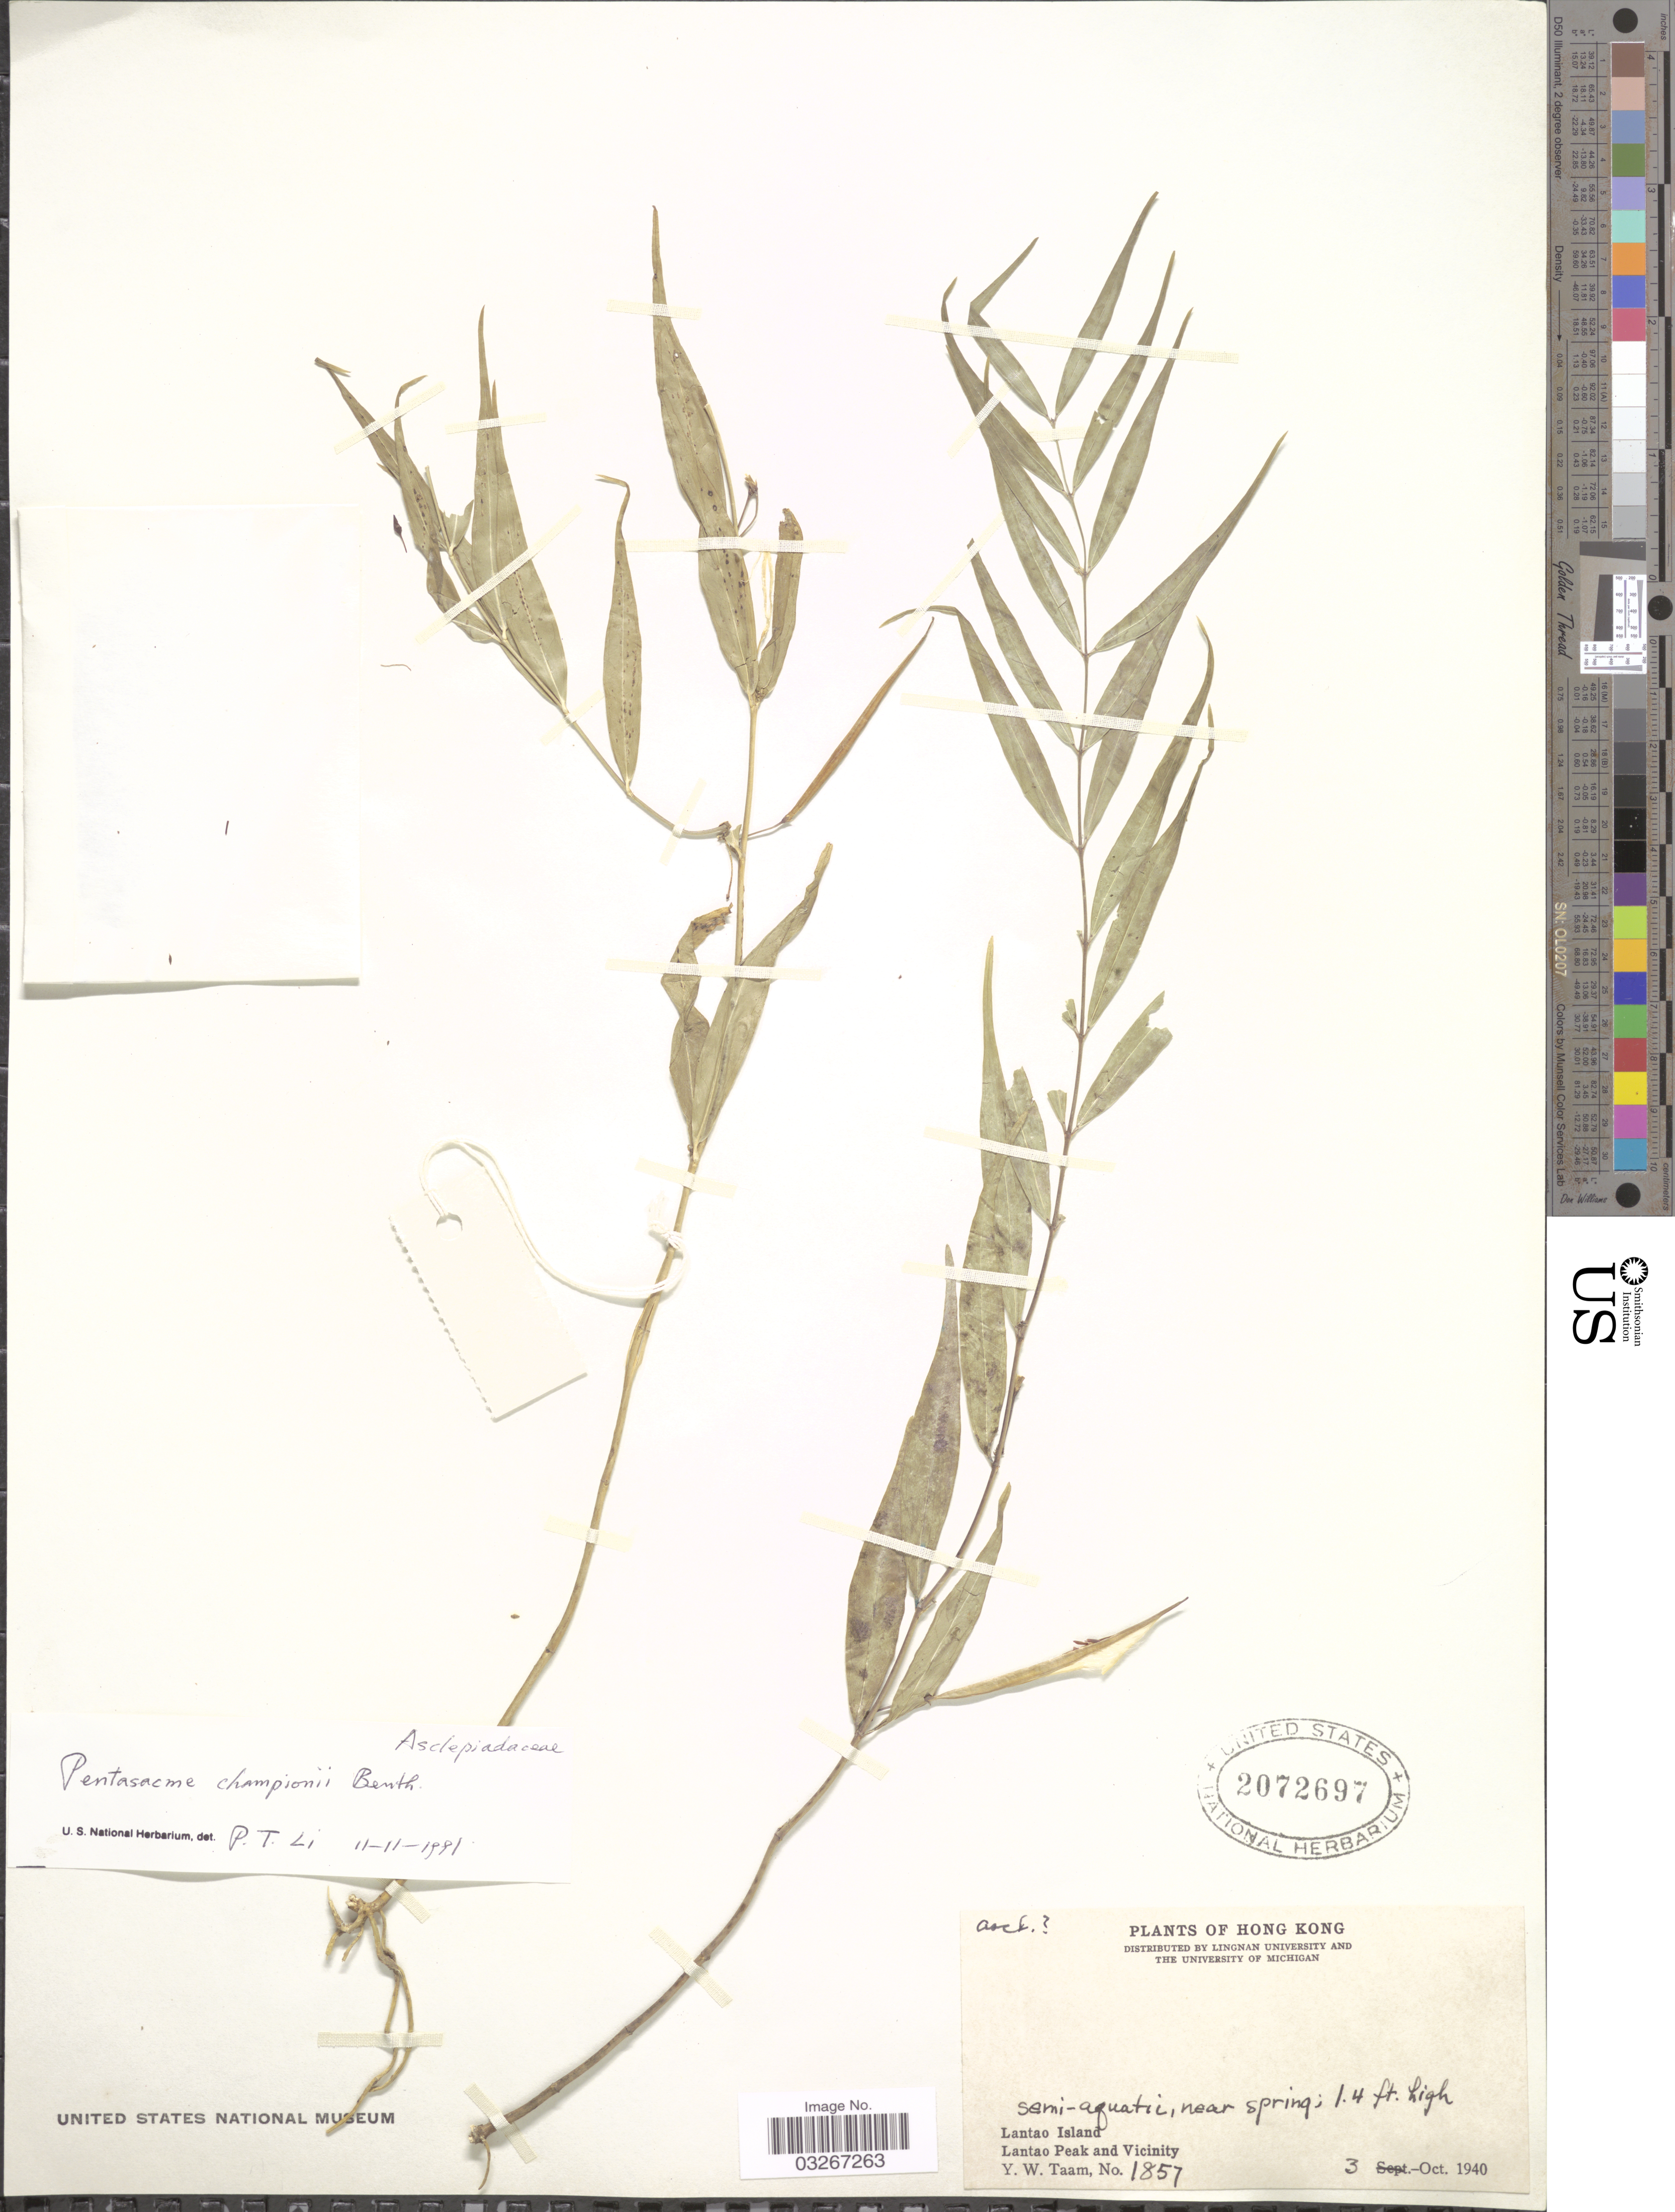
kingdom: Plantae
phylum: Tracheophyta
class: Magnoliopsida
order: Gentianales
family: Apocynaceae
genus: Pentasacme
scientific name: Pentasacme caudatum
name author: Wall. ex Wight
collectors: Y. W. Taam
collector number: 1857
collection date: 1940-10-03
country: China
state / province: Hong Kong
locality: Lantao Island. Lantao Peak and vicinity.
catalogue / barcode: US 2072697